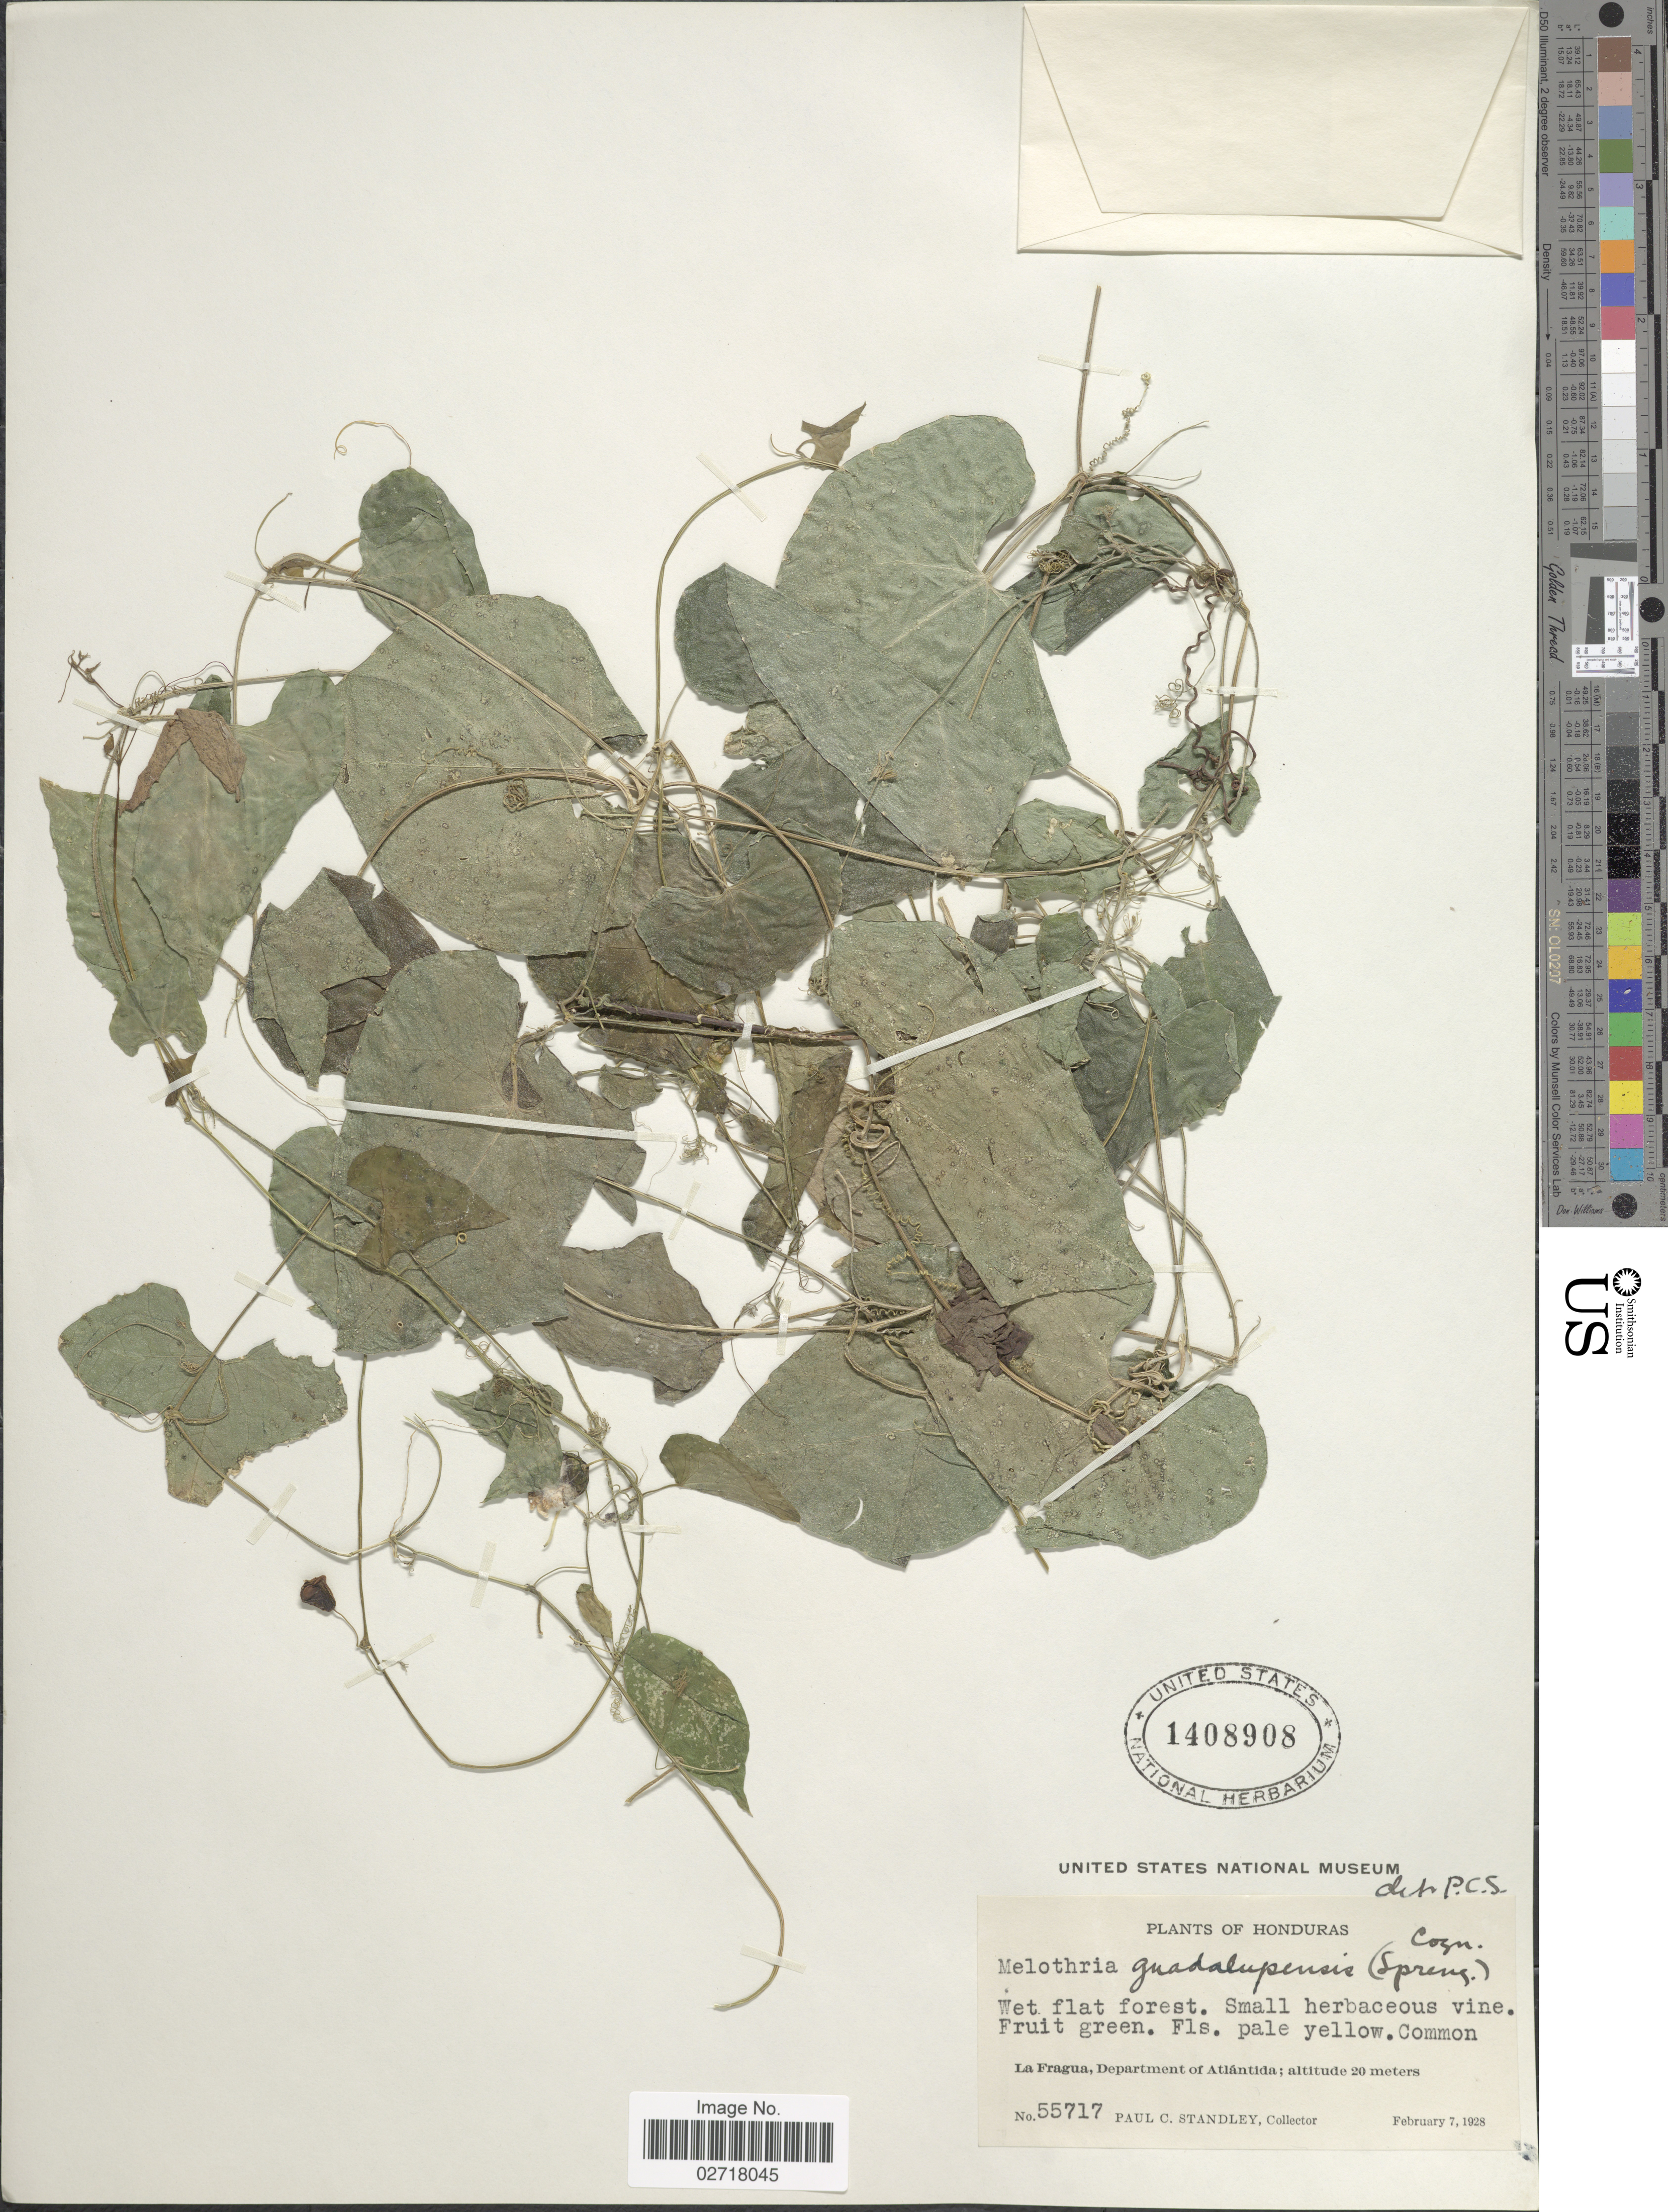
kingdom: Plantae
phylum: Tracheophyta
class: Magnoliopsida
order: Cucurbitales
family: Cucurbitaceae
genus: Melothria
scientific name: Melothria pendula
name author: L.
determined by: U.S. National Herbarium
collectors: P. C. Standley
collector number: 55717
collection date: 1928-02-07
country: Honduras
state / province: Atlántida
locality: La Fragua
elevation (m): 20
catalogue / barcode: US 1408908